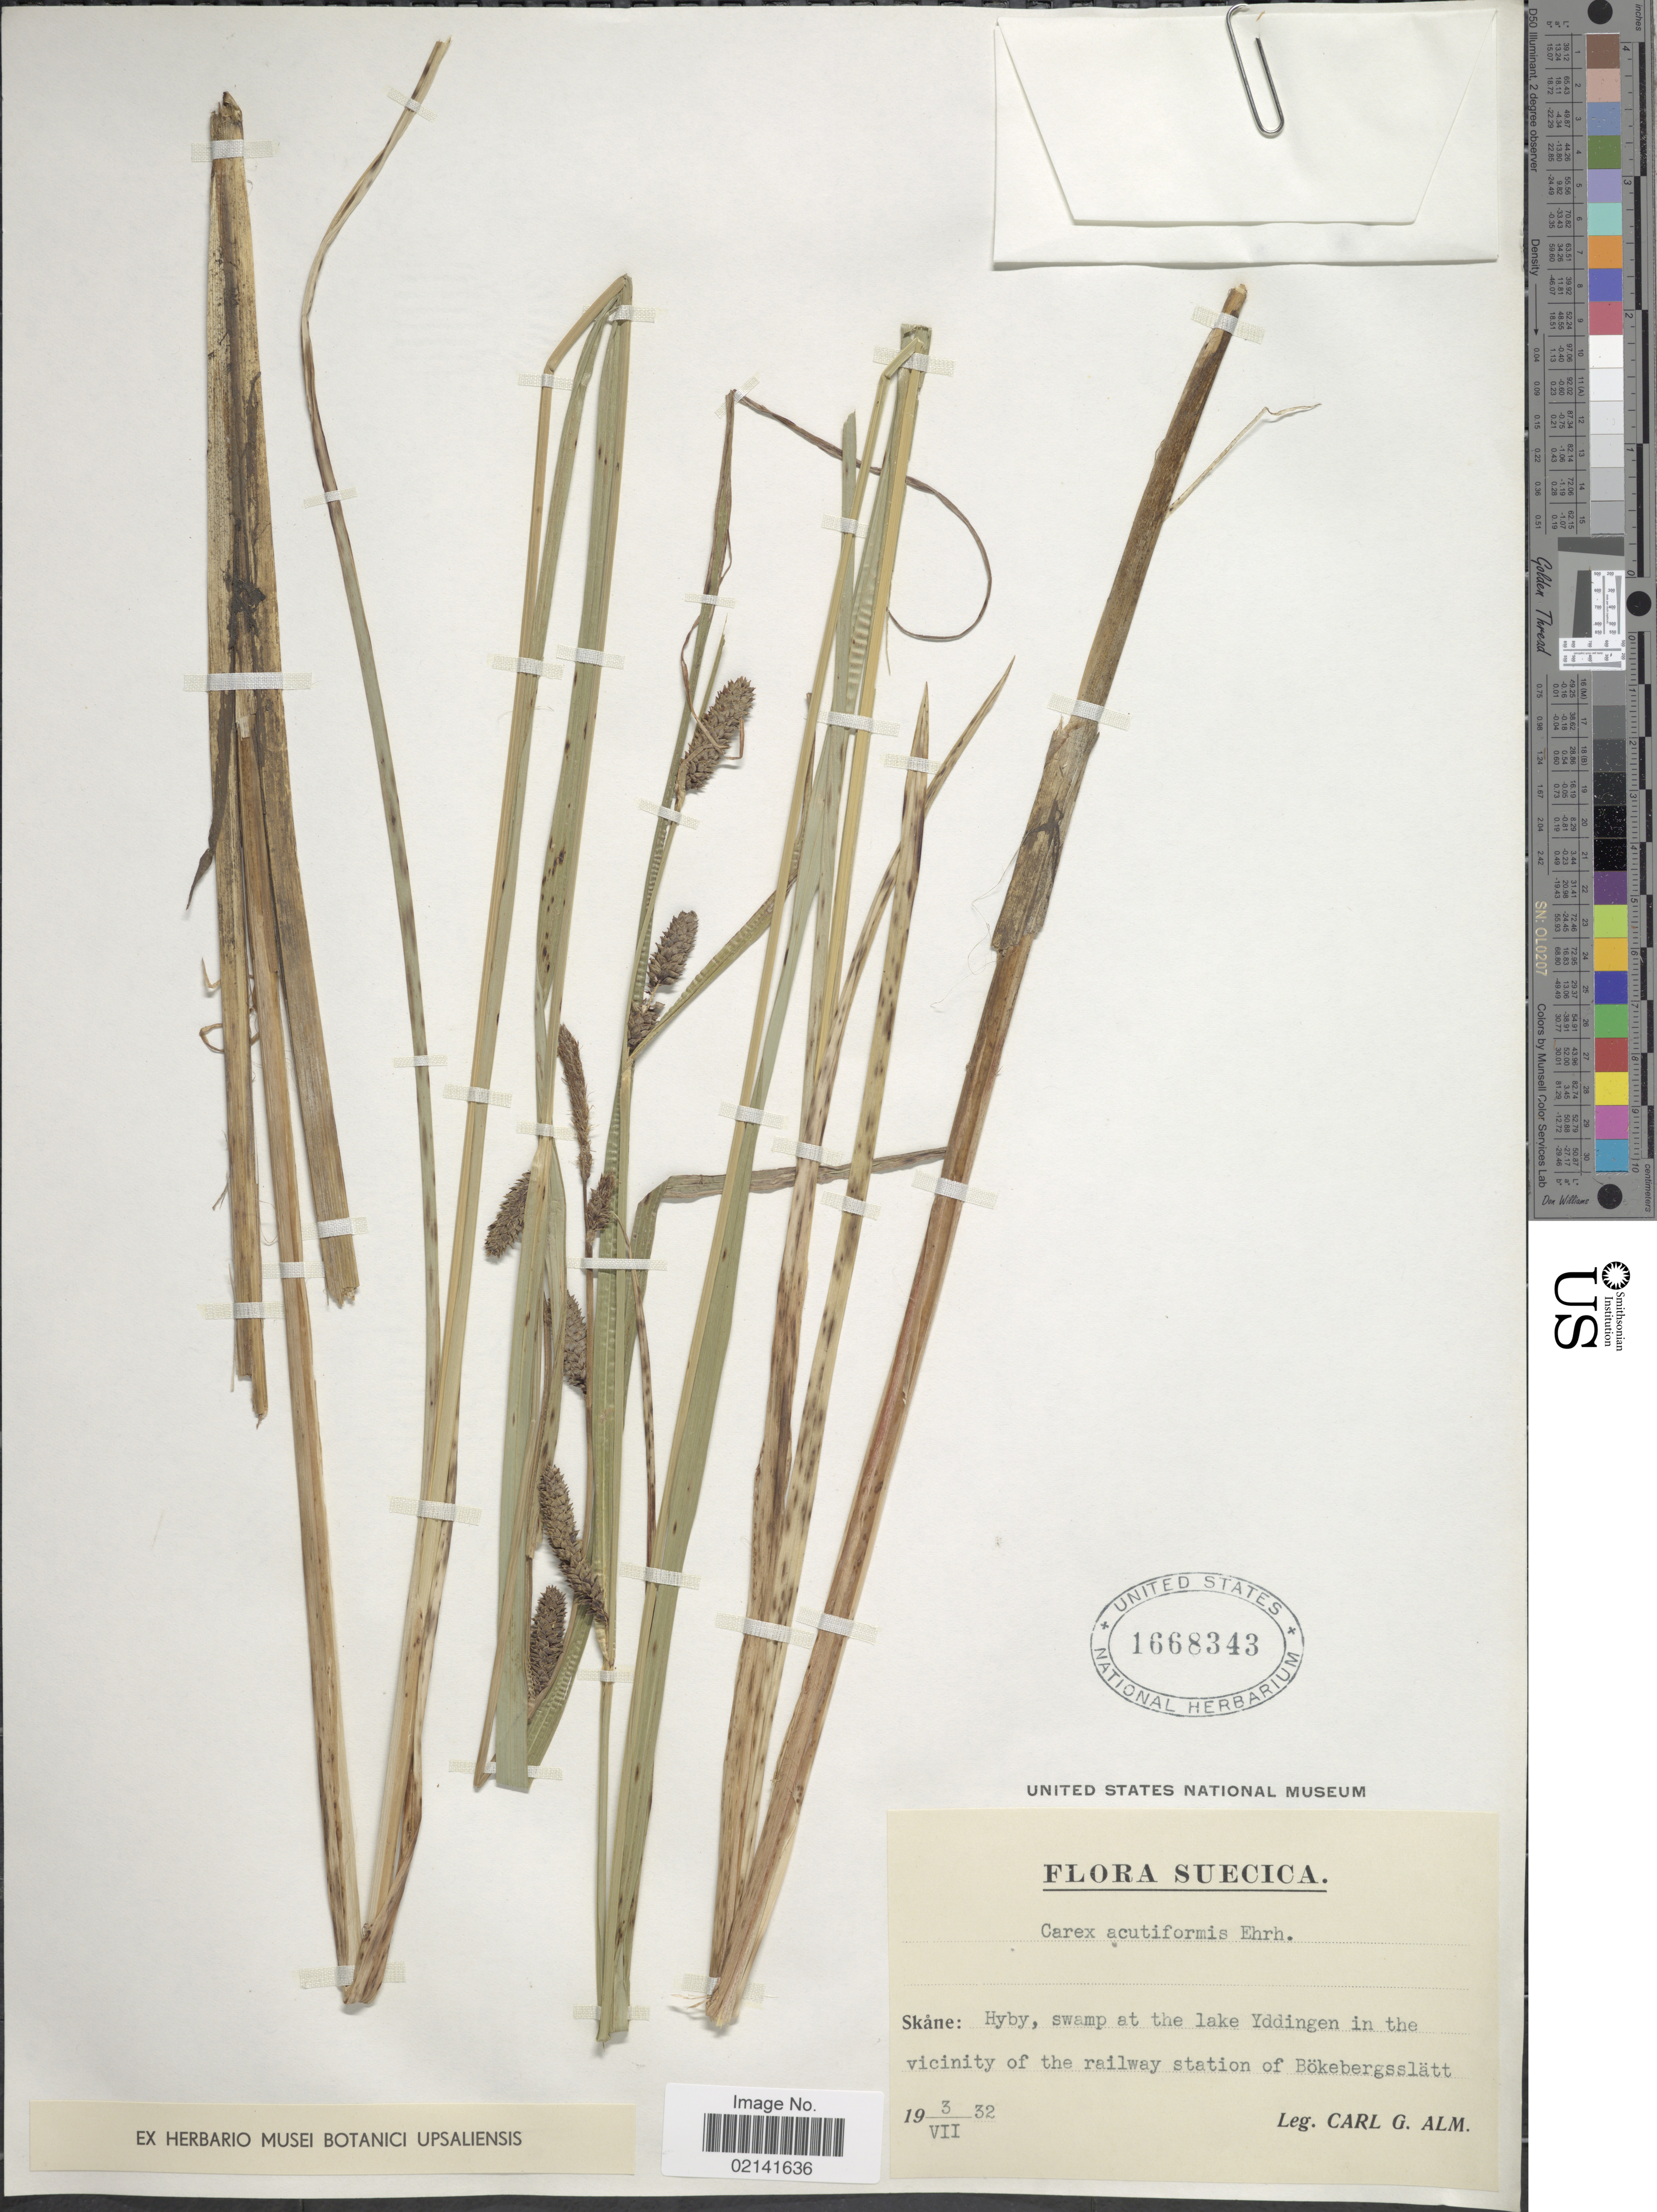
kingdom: Plantae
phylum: Tracheophyta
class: Liliopsida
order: Poales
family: Cyperaceae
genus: Carex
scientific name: Carex acutiformis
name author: Ehrh.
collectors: C. G. Alm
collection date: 1932-07-03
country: Sweden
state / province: Skåne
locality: Hyby, swamp at the lake Yddingen in the vicinity of the railway station of Bokebergsslatt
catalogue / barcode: US 1668343